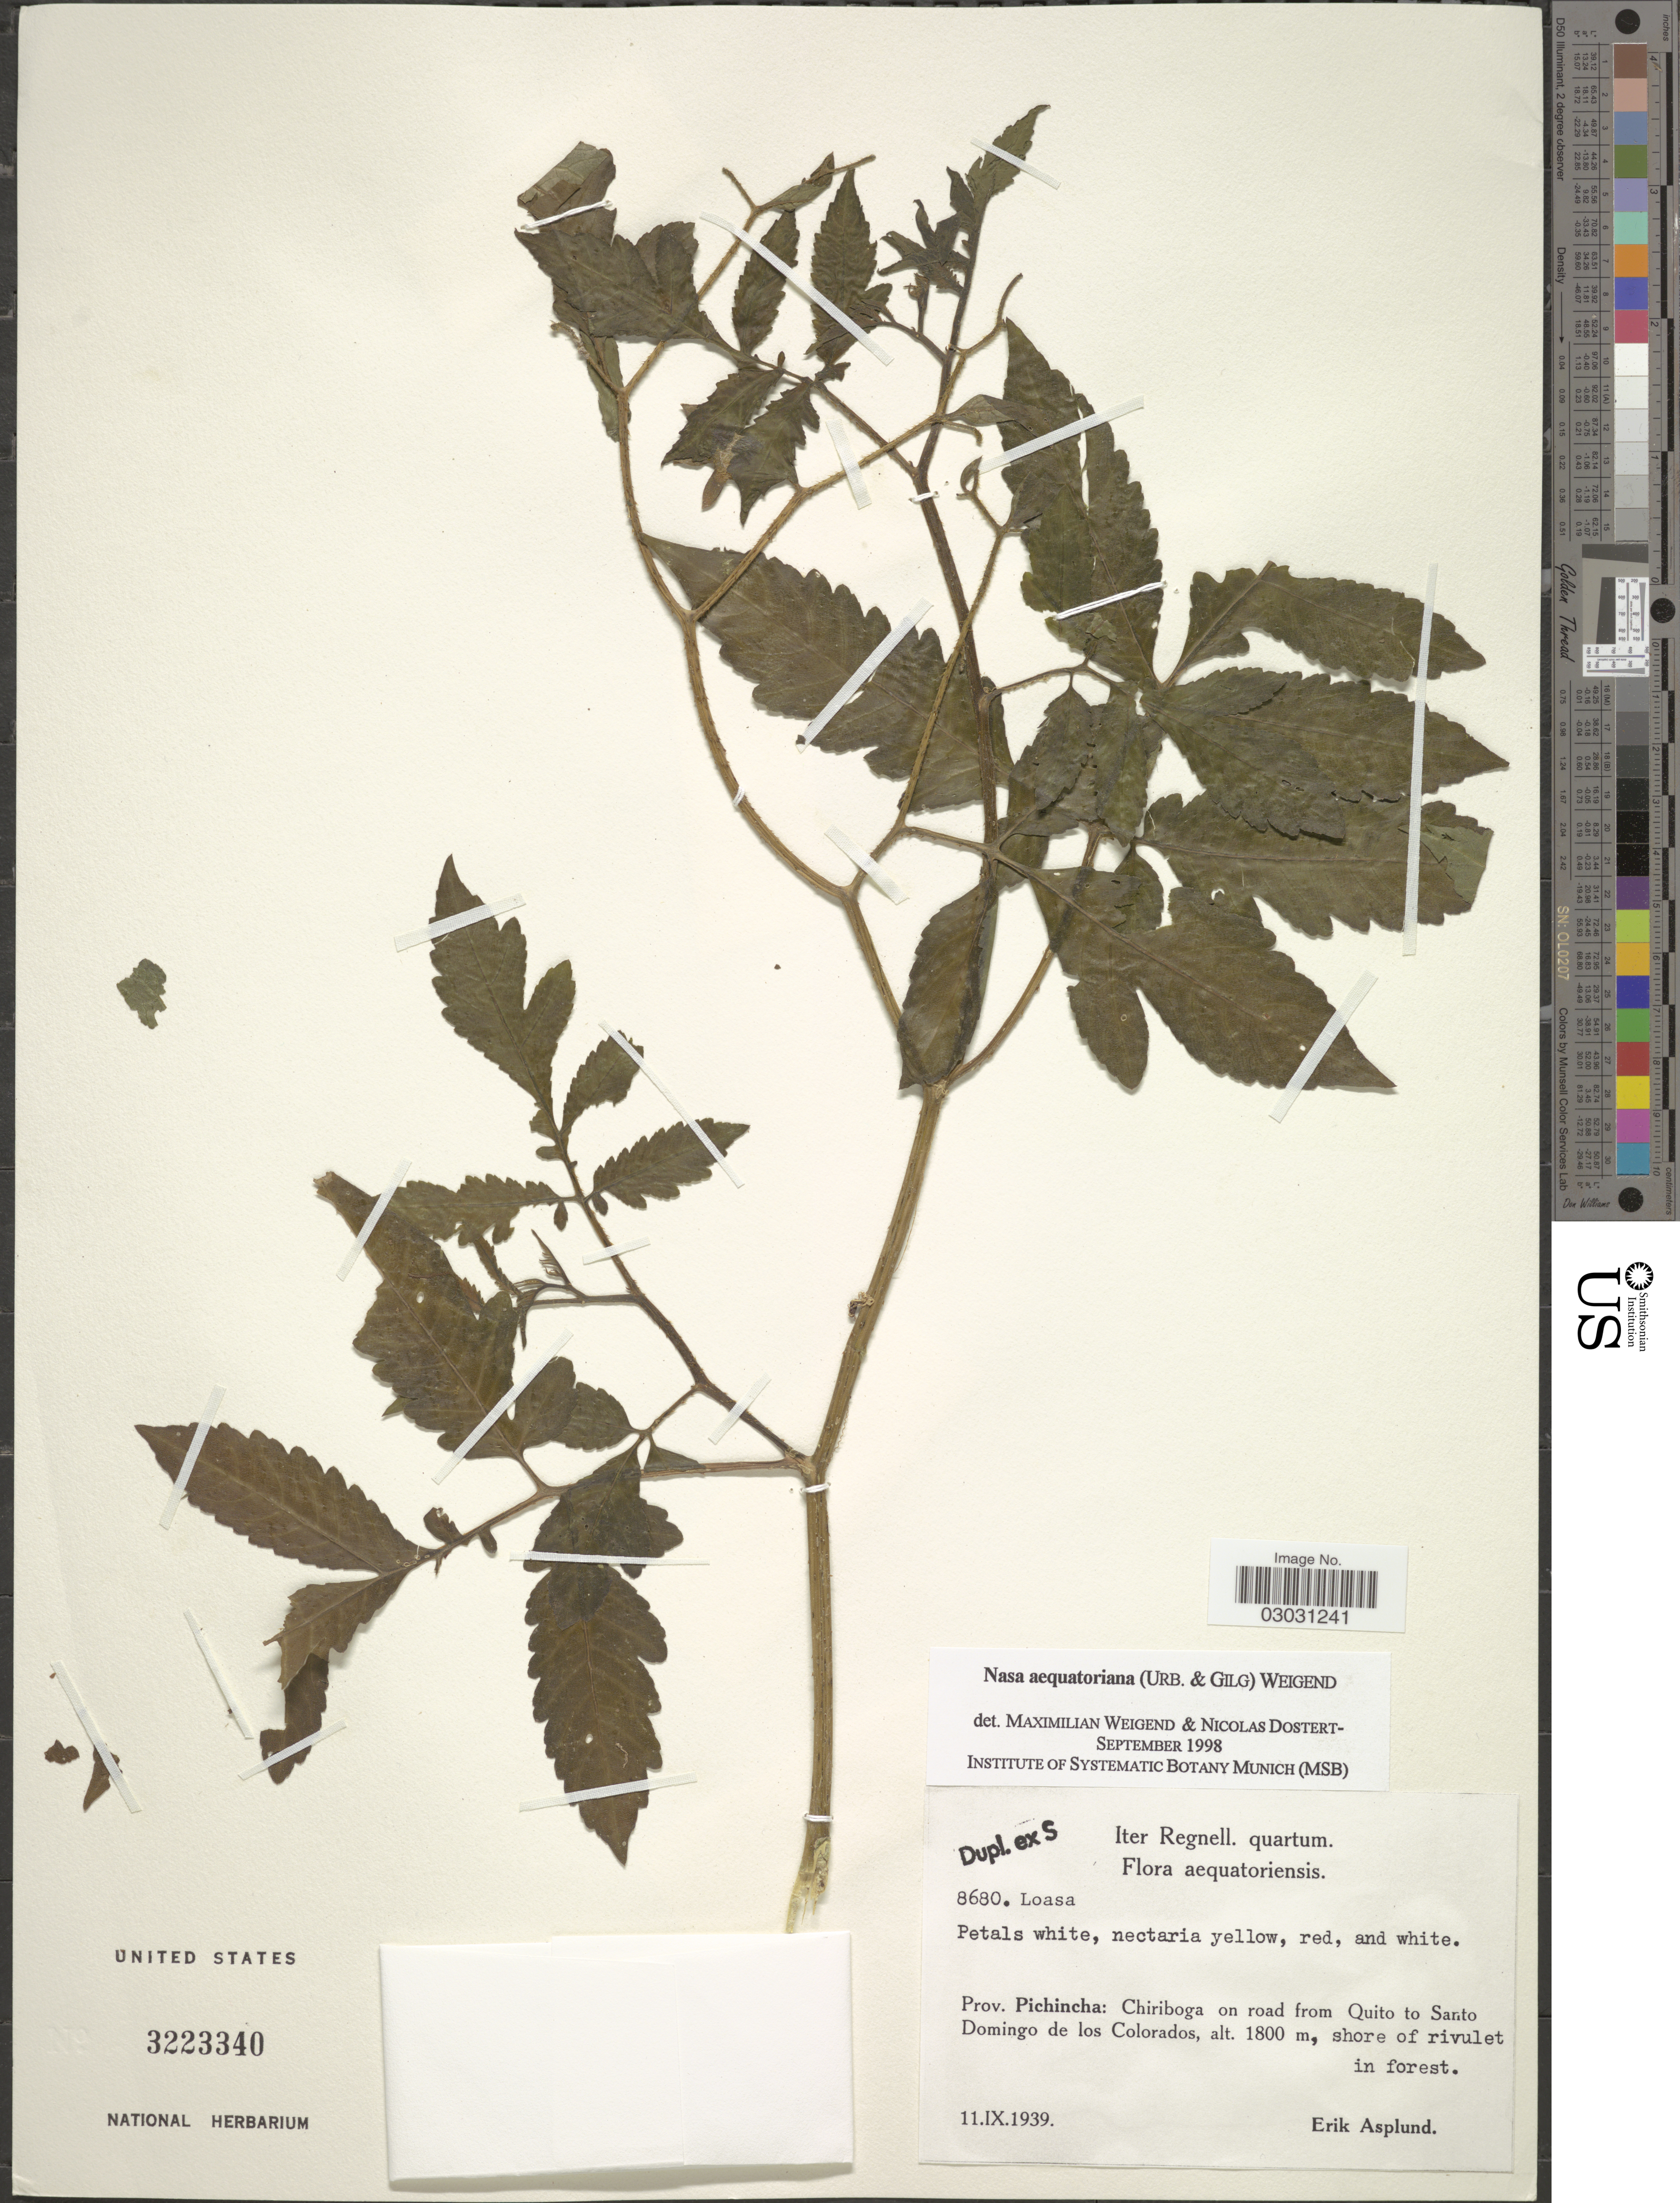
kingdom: Plantae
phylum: Tracheophyta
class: Magnoliopsida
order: Cornales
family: Loasaceae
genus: Nasa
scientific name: Nasa aequatoriana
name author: (Urb. & Gilg) Weigend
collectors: E. Asplund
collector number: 8680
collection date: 1939-09-11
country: Ecuador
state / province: Pichincha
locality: Prov. Pichcincha: Chiriboga on road from Quito to Santo Domingo de los Colorados.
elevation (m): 1800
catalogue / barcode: US 3223340